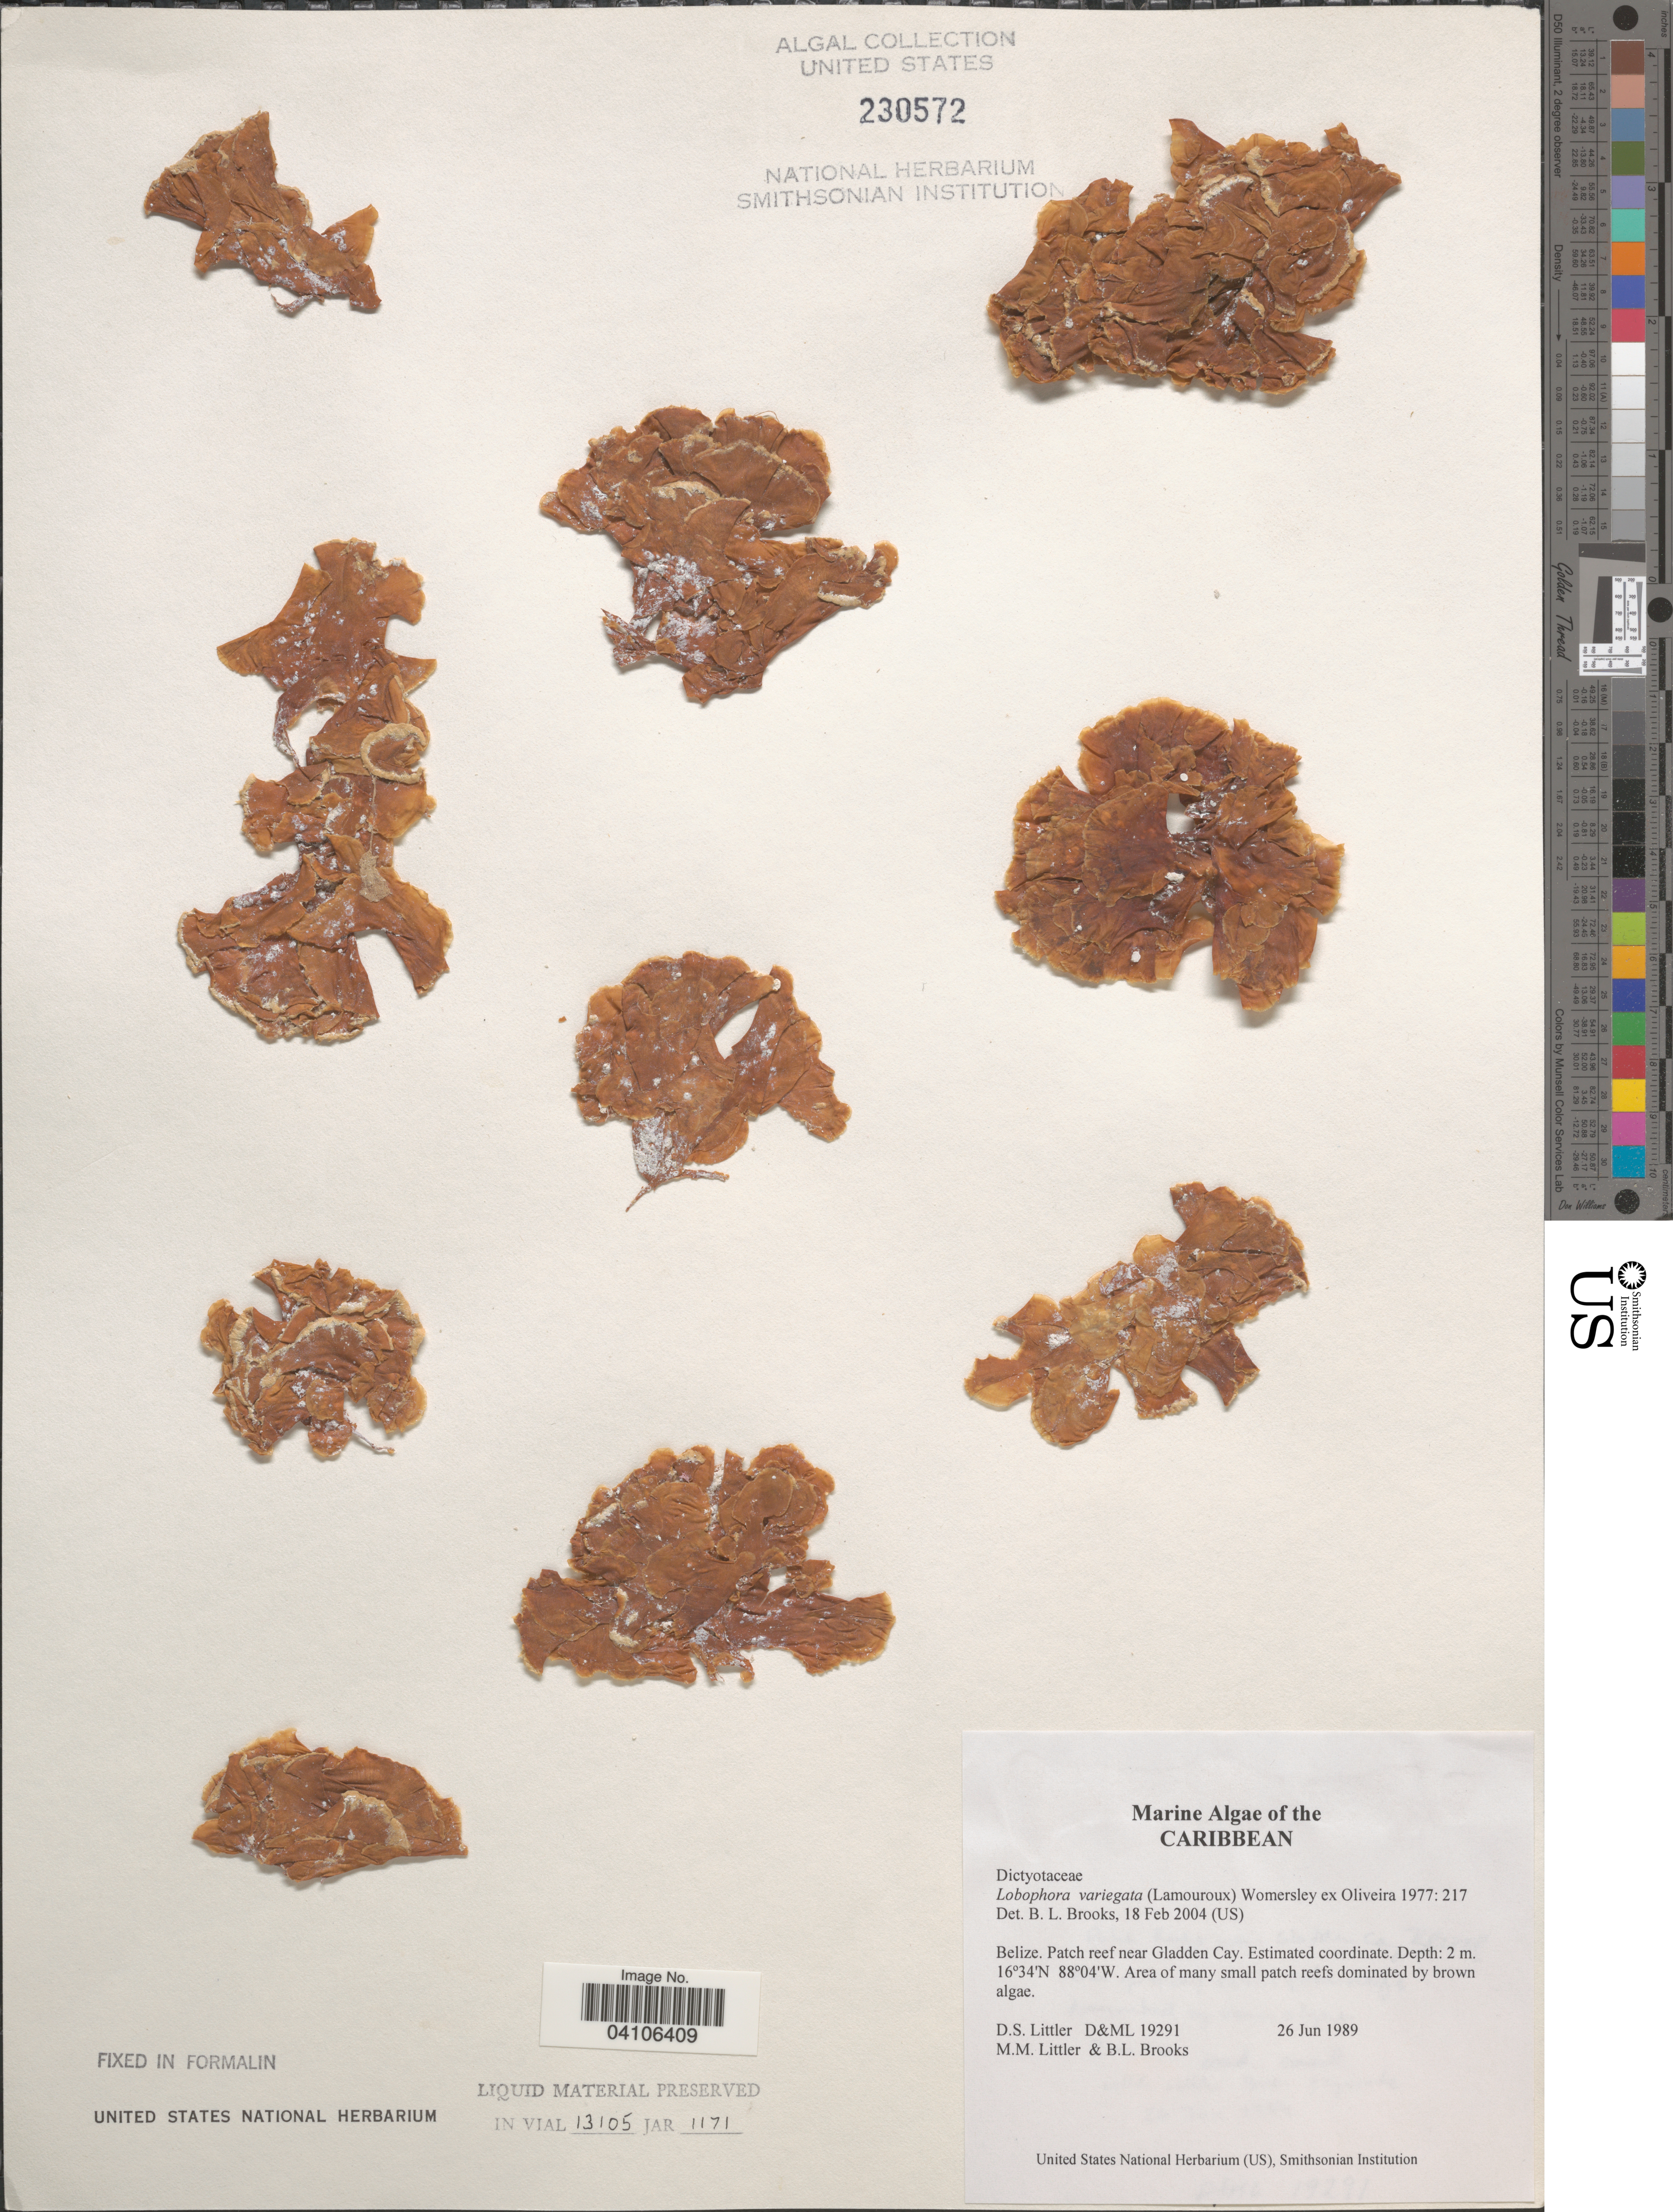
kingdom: Chromista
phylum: Ochrophyta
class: Phaeophyceae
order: Dictyotales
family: Dictyotaceae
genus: Lobophora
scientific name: Lobophora variegata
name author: (J.V.Lamouroux) Womersley & E.C. Oliveira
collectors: D. S. Littler & B. Brooks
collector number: D&ML19291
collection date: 1989-06-26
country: Belize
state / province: Belize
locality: Caribbean. Patch reef near Gladden Cay.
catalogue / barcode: US 230572